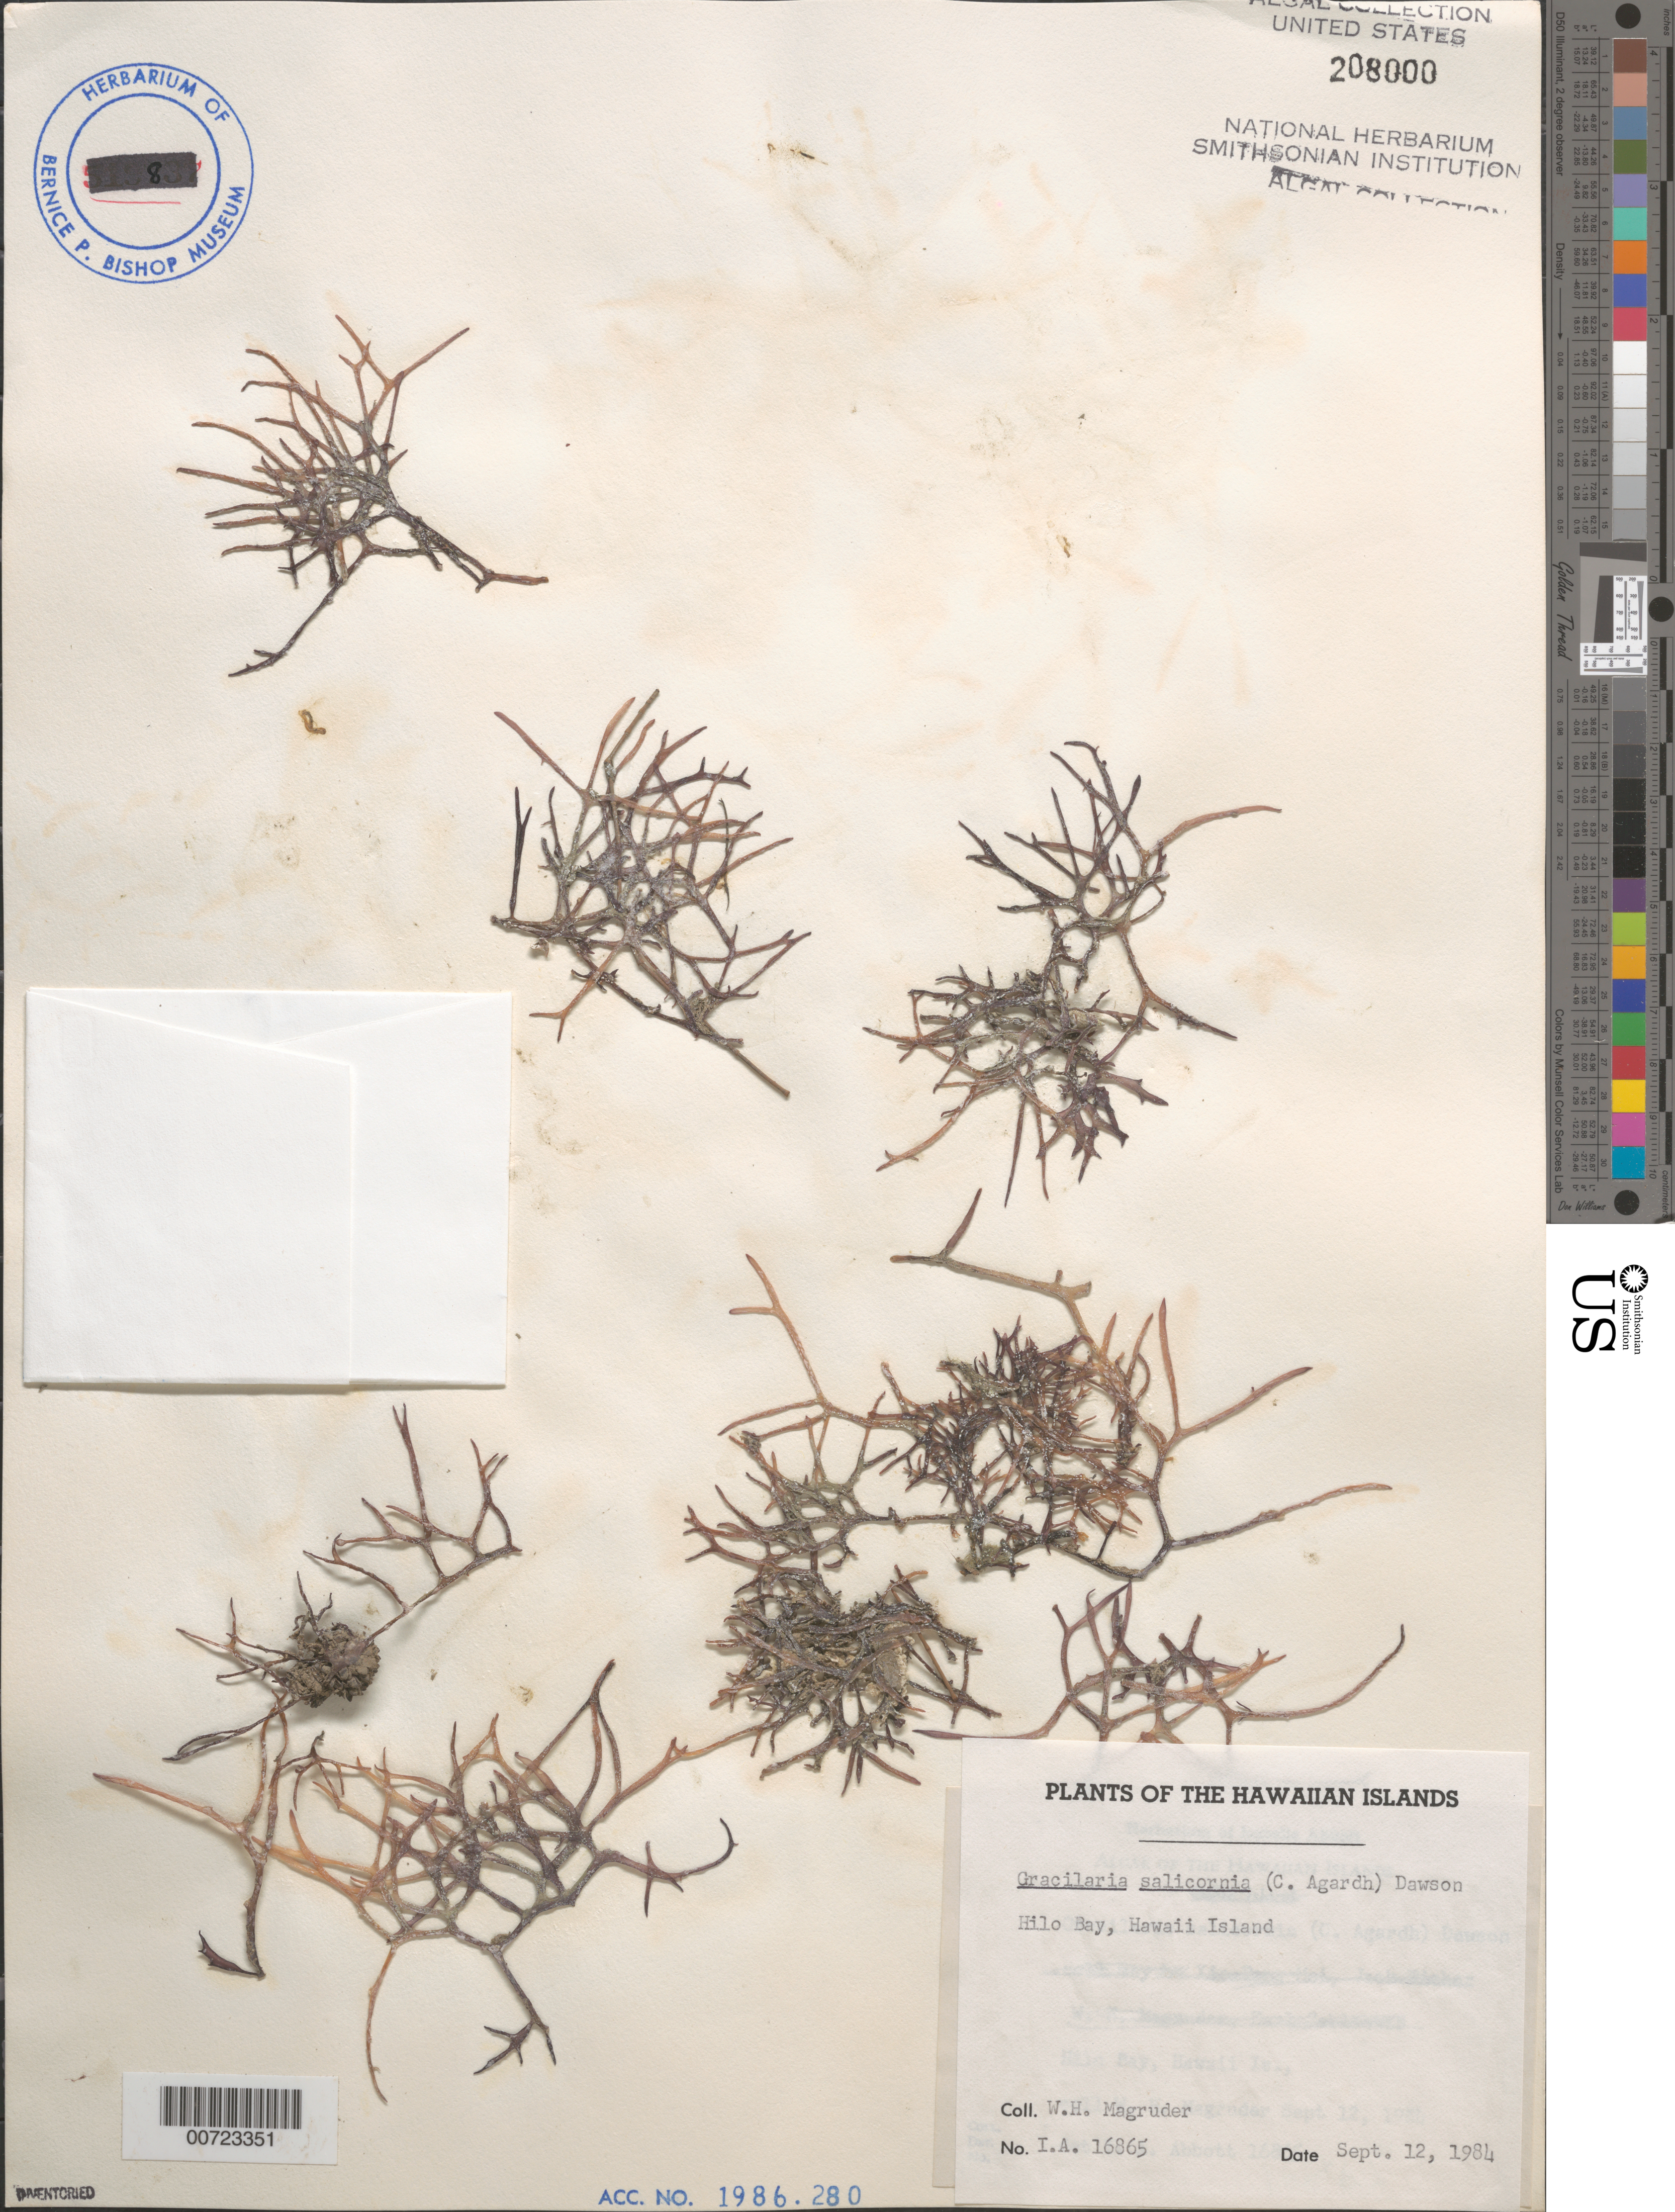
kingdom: Plantae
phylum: Rhodophyta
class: Florideophyceae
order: Gracilariales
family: Gracilariaceae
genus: Gracilaria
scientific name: Gracilaria salicornia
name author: (C. Agardh) E.Y. Dawson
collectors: W. Magruder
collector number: IAA 16865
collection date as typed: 12 Sep 1984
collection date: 1984-09-12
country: United States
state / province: Hawaii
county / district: Hawaii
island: Hawaii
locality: Hilo Bay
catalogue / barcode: US 208000